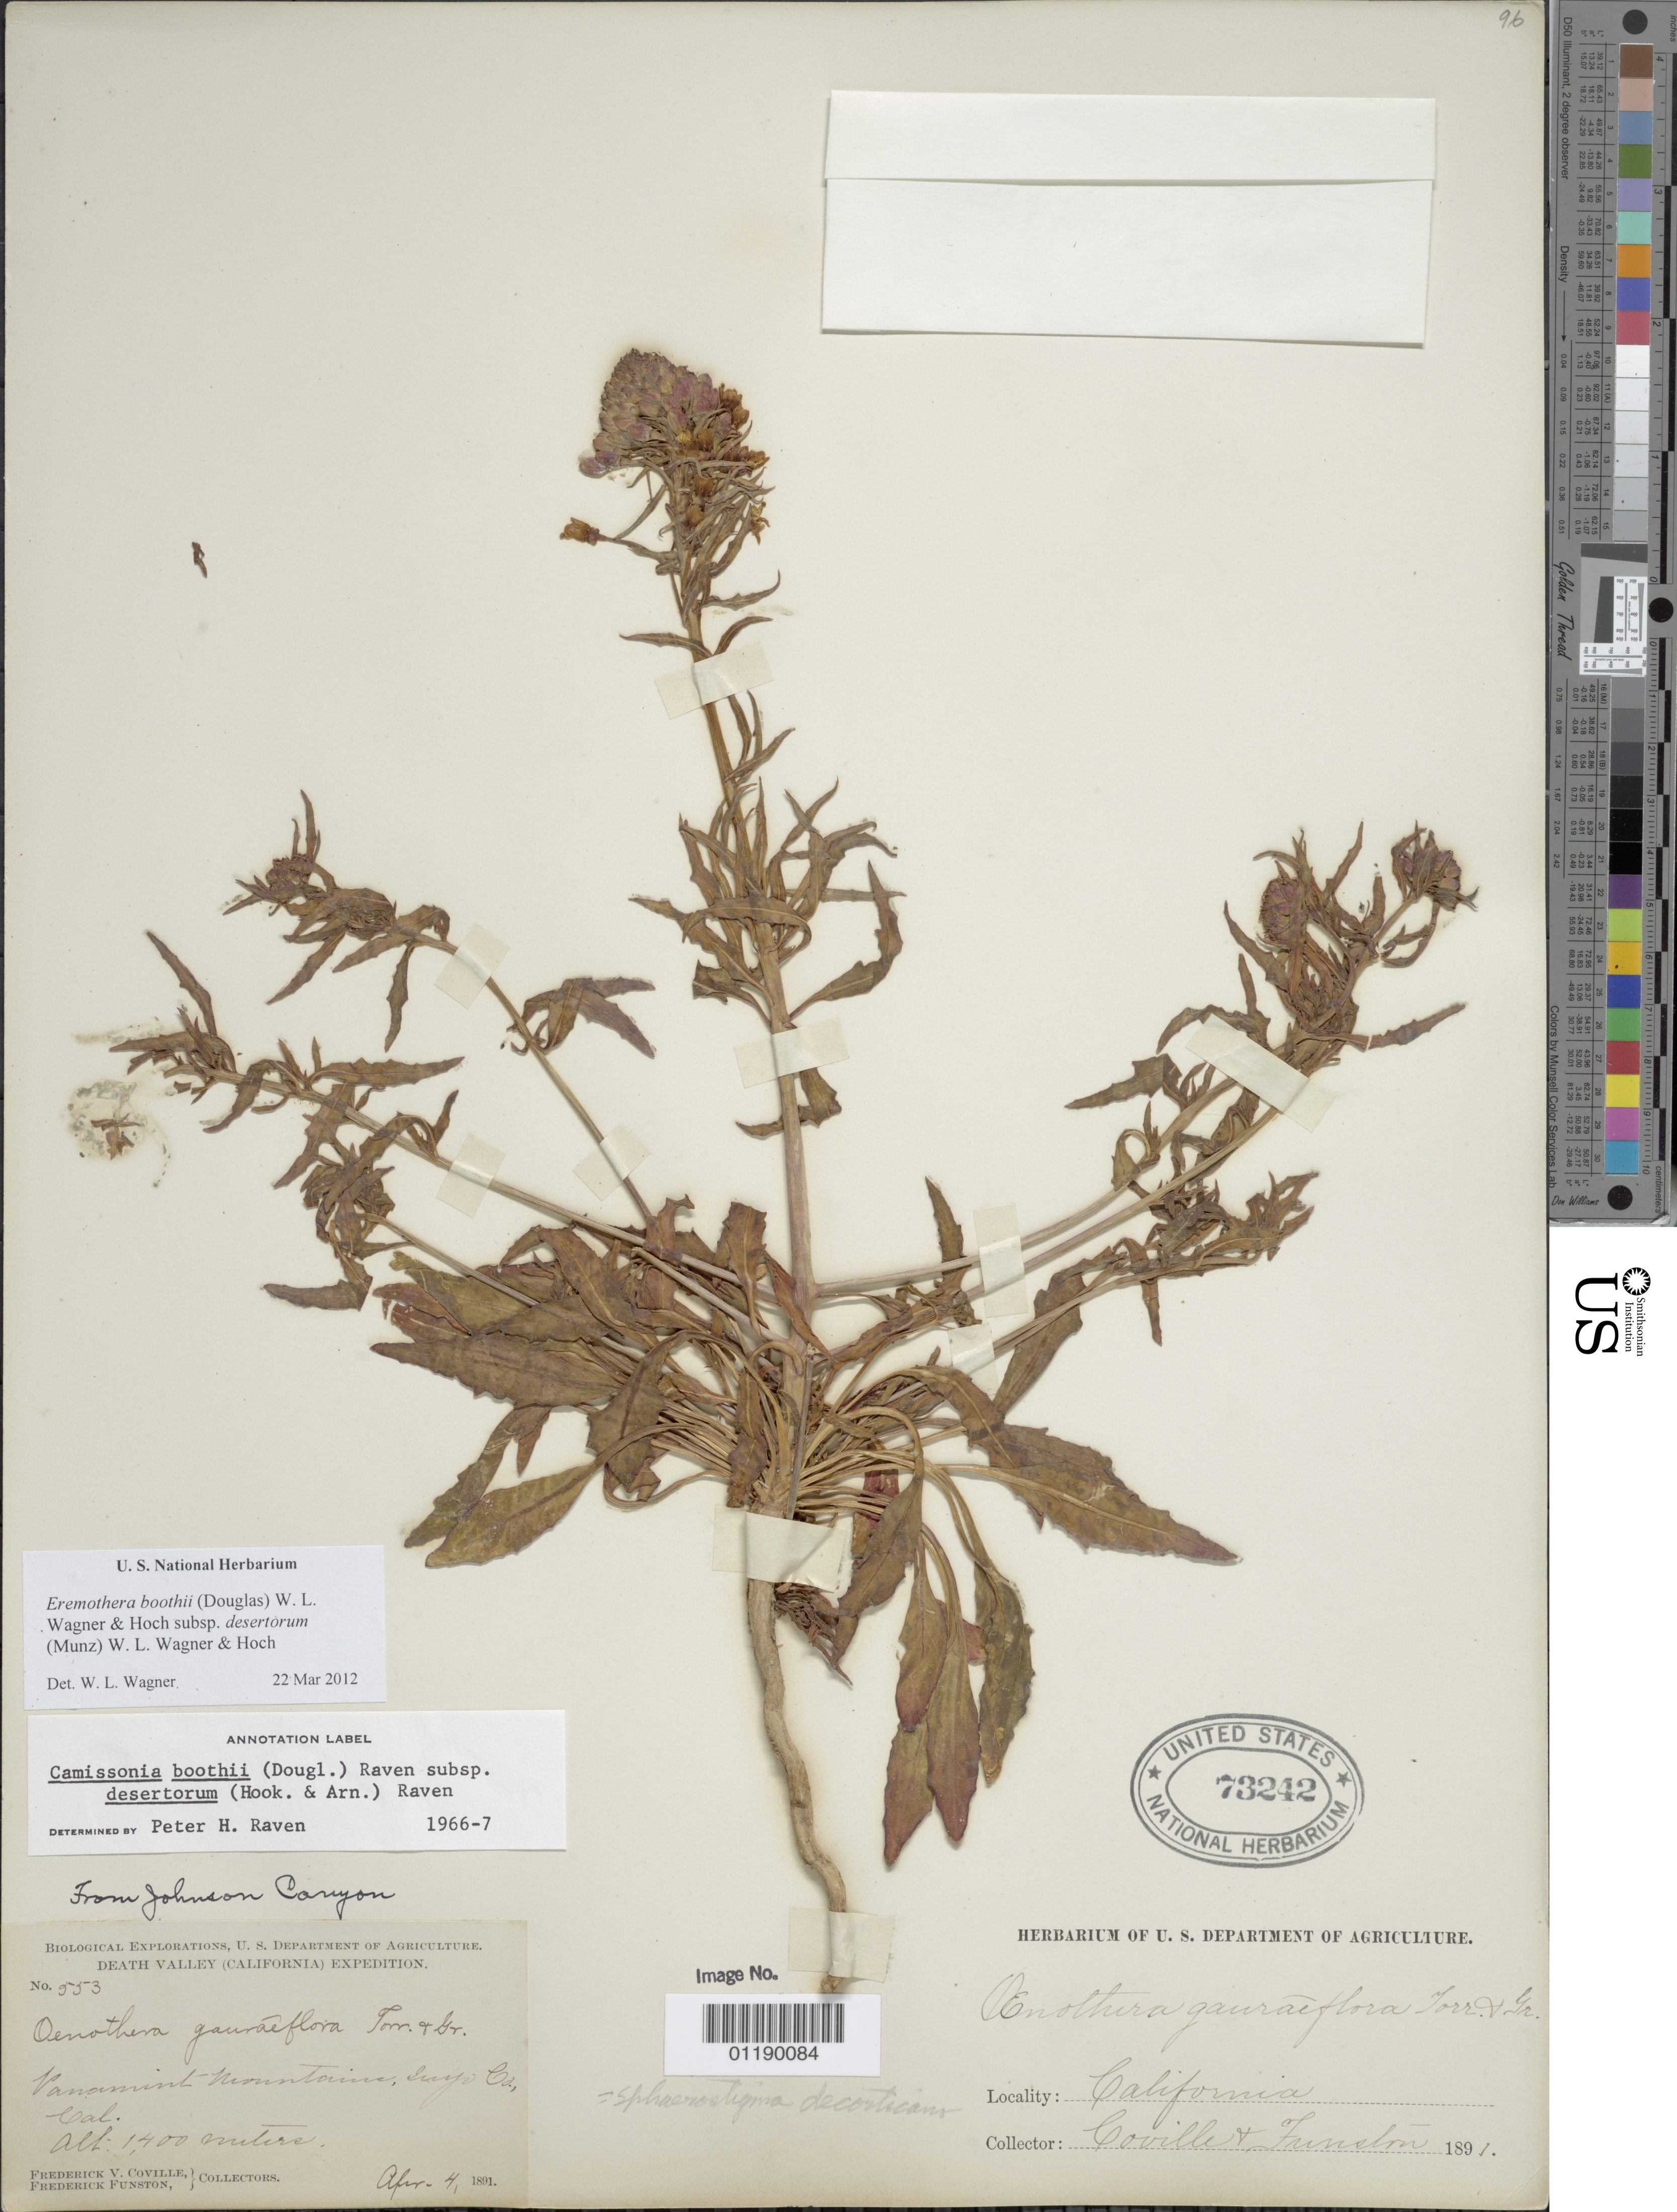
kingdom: Plantae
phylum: Tracheophyta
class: Magnoliopsida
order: Myrtales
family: Onagraceae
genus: Eremothera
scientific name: Eremothera boothii subsp. decorticans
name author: (Hook. & Arn.) W.L. Wagner & Hoch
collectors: F. V. Coville & F. Funston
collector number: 553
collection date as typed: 4 Apr 1891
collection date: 1891-04-04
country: United States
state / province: California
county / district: Inyo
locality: Panamint Mountains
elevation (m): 1400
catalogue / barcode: US 73242